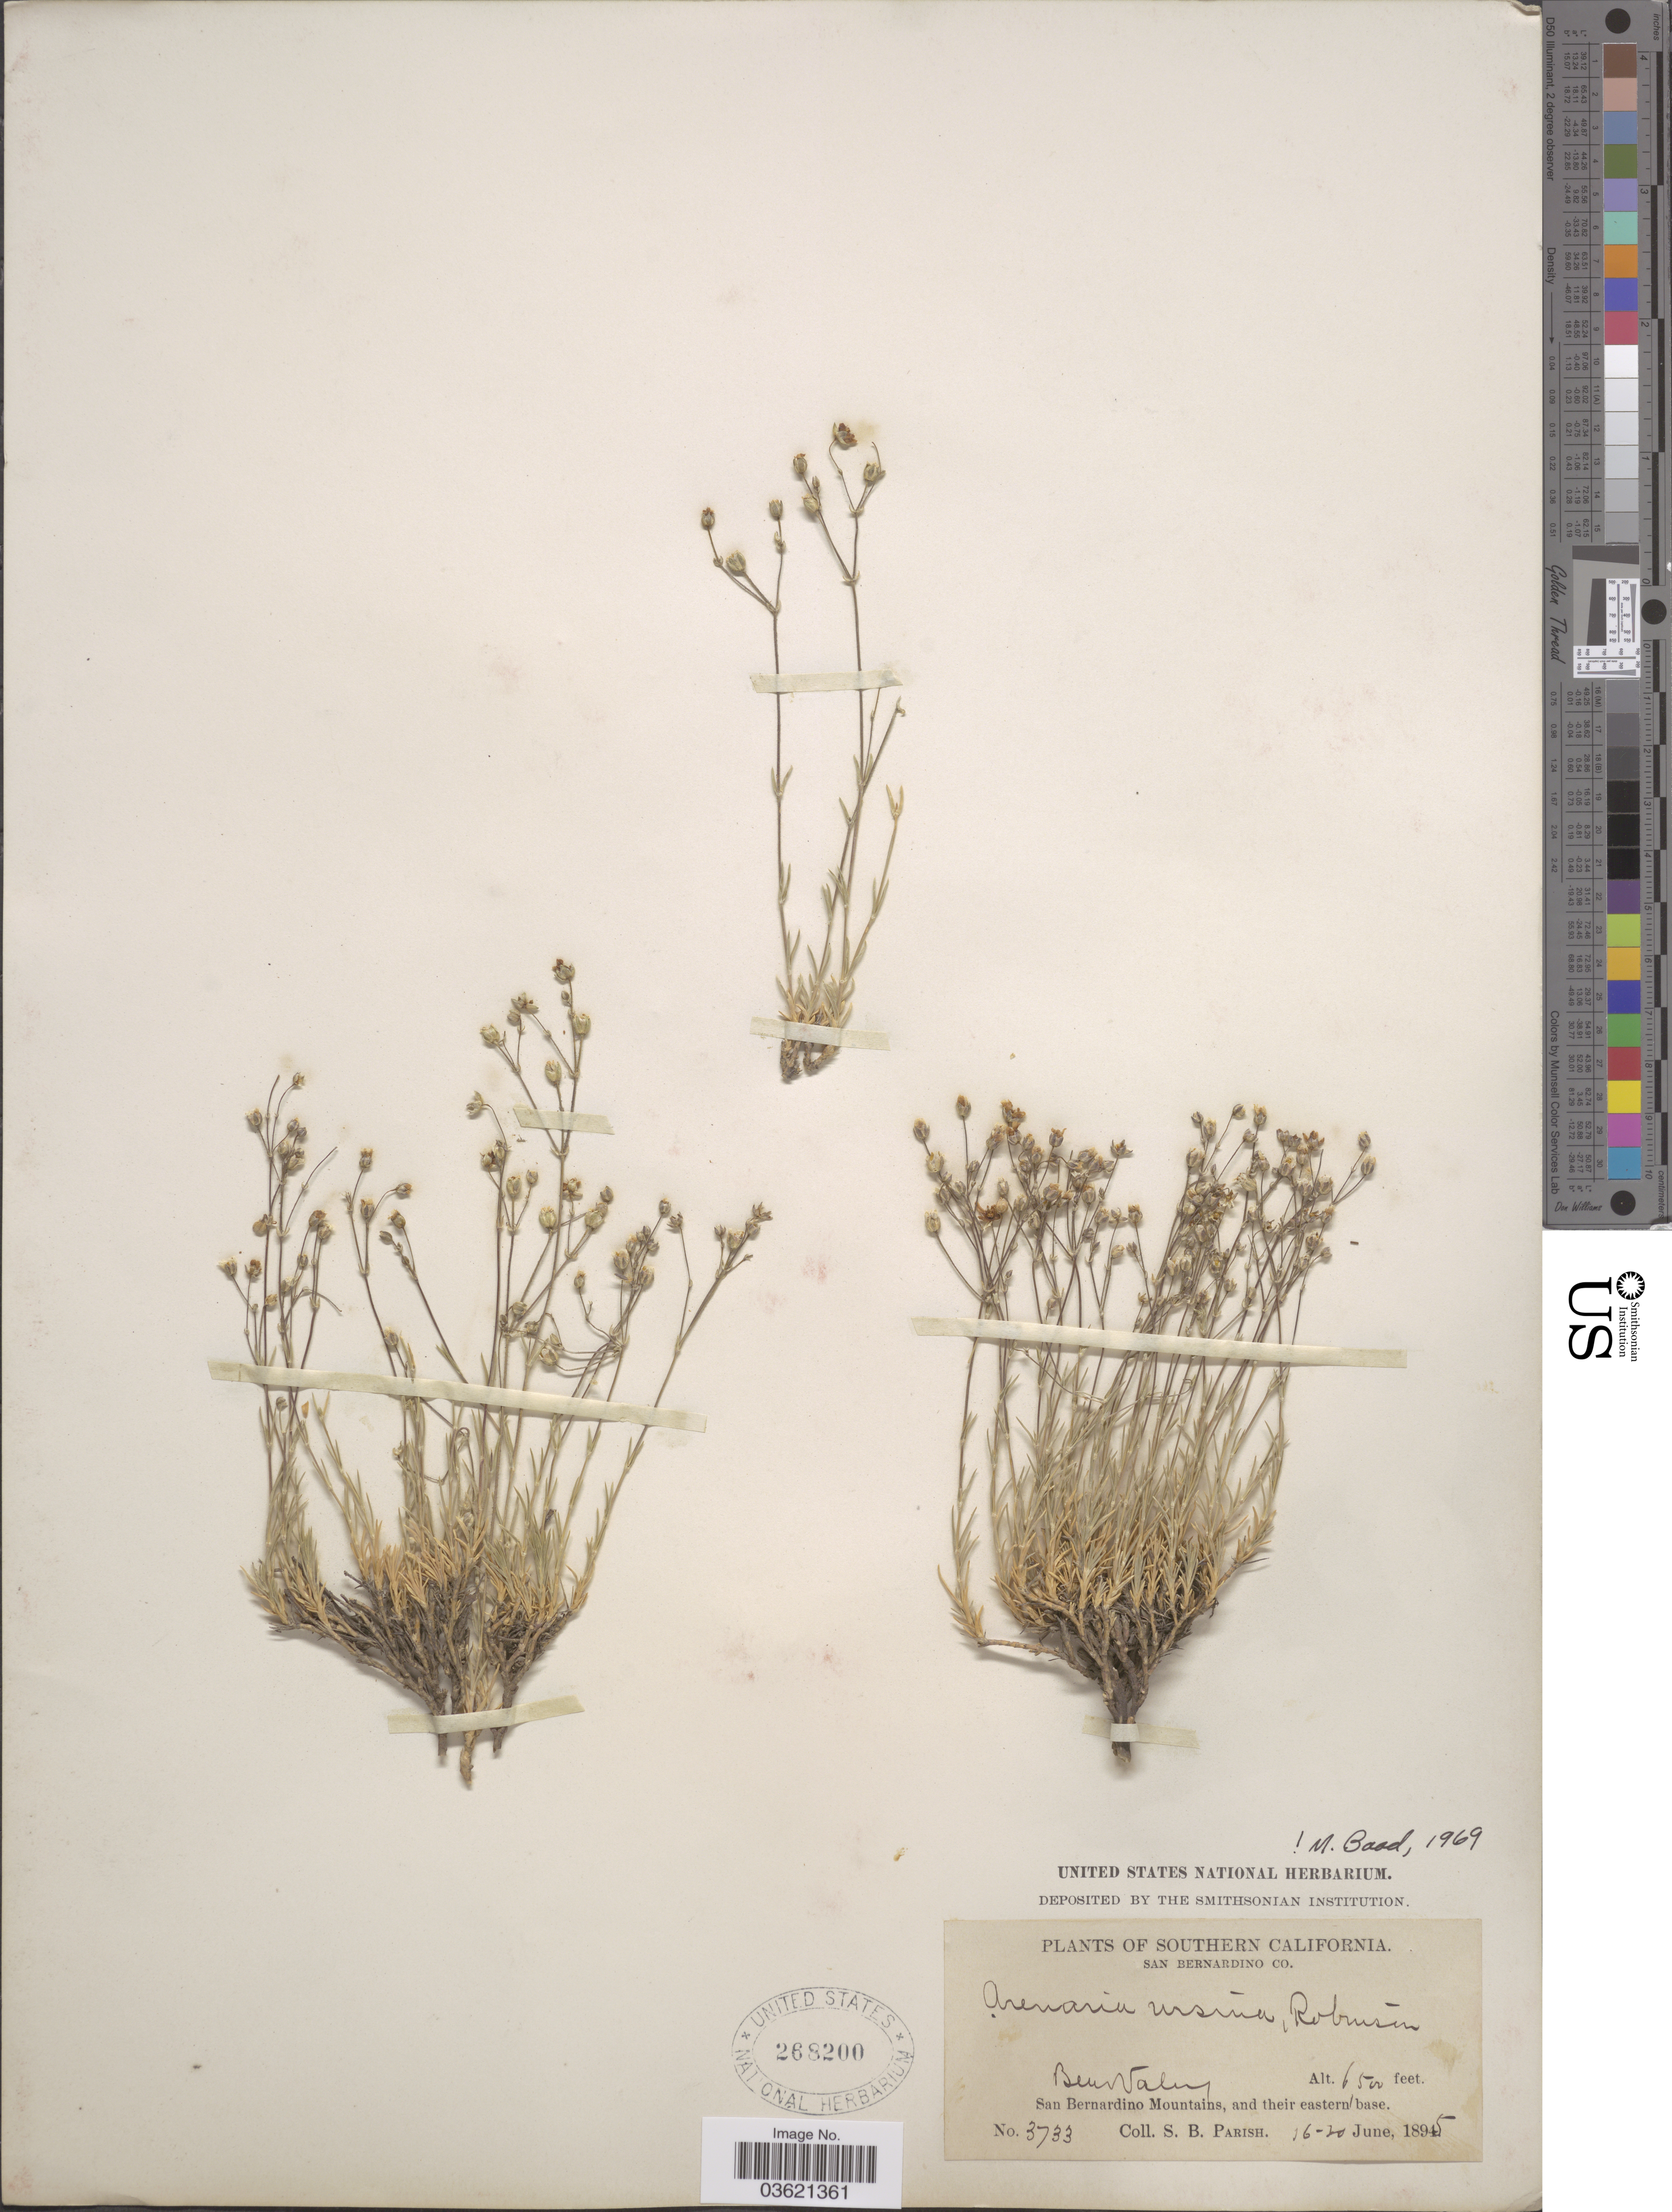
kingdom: Plantae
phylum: Tracheophyta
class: Magnoliopsida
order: Caryophyllales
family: Caryophyllaceae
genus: Eremogone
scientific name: Eremogone ursina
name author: (B.L. Rob.) Ikonn.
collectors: S. B. Parish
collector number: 3733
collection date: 1895-06-16/1895-06-20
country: United States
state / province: California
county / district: San Bernardino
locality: Southern California. San Bernardino Co. Beer Valley. San Bernardino Mountains, and their eastern base.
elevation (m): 1981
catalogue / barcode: US 268200